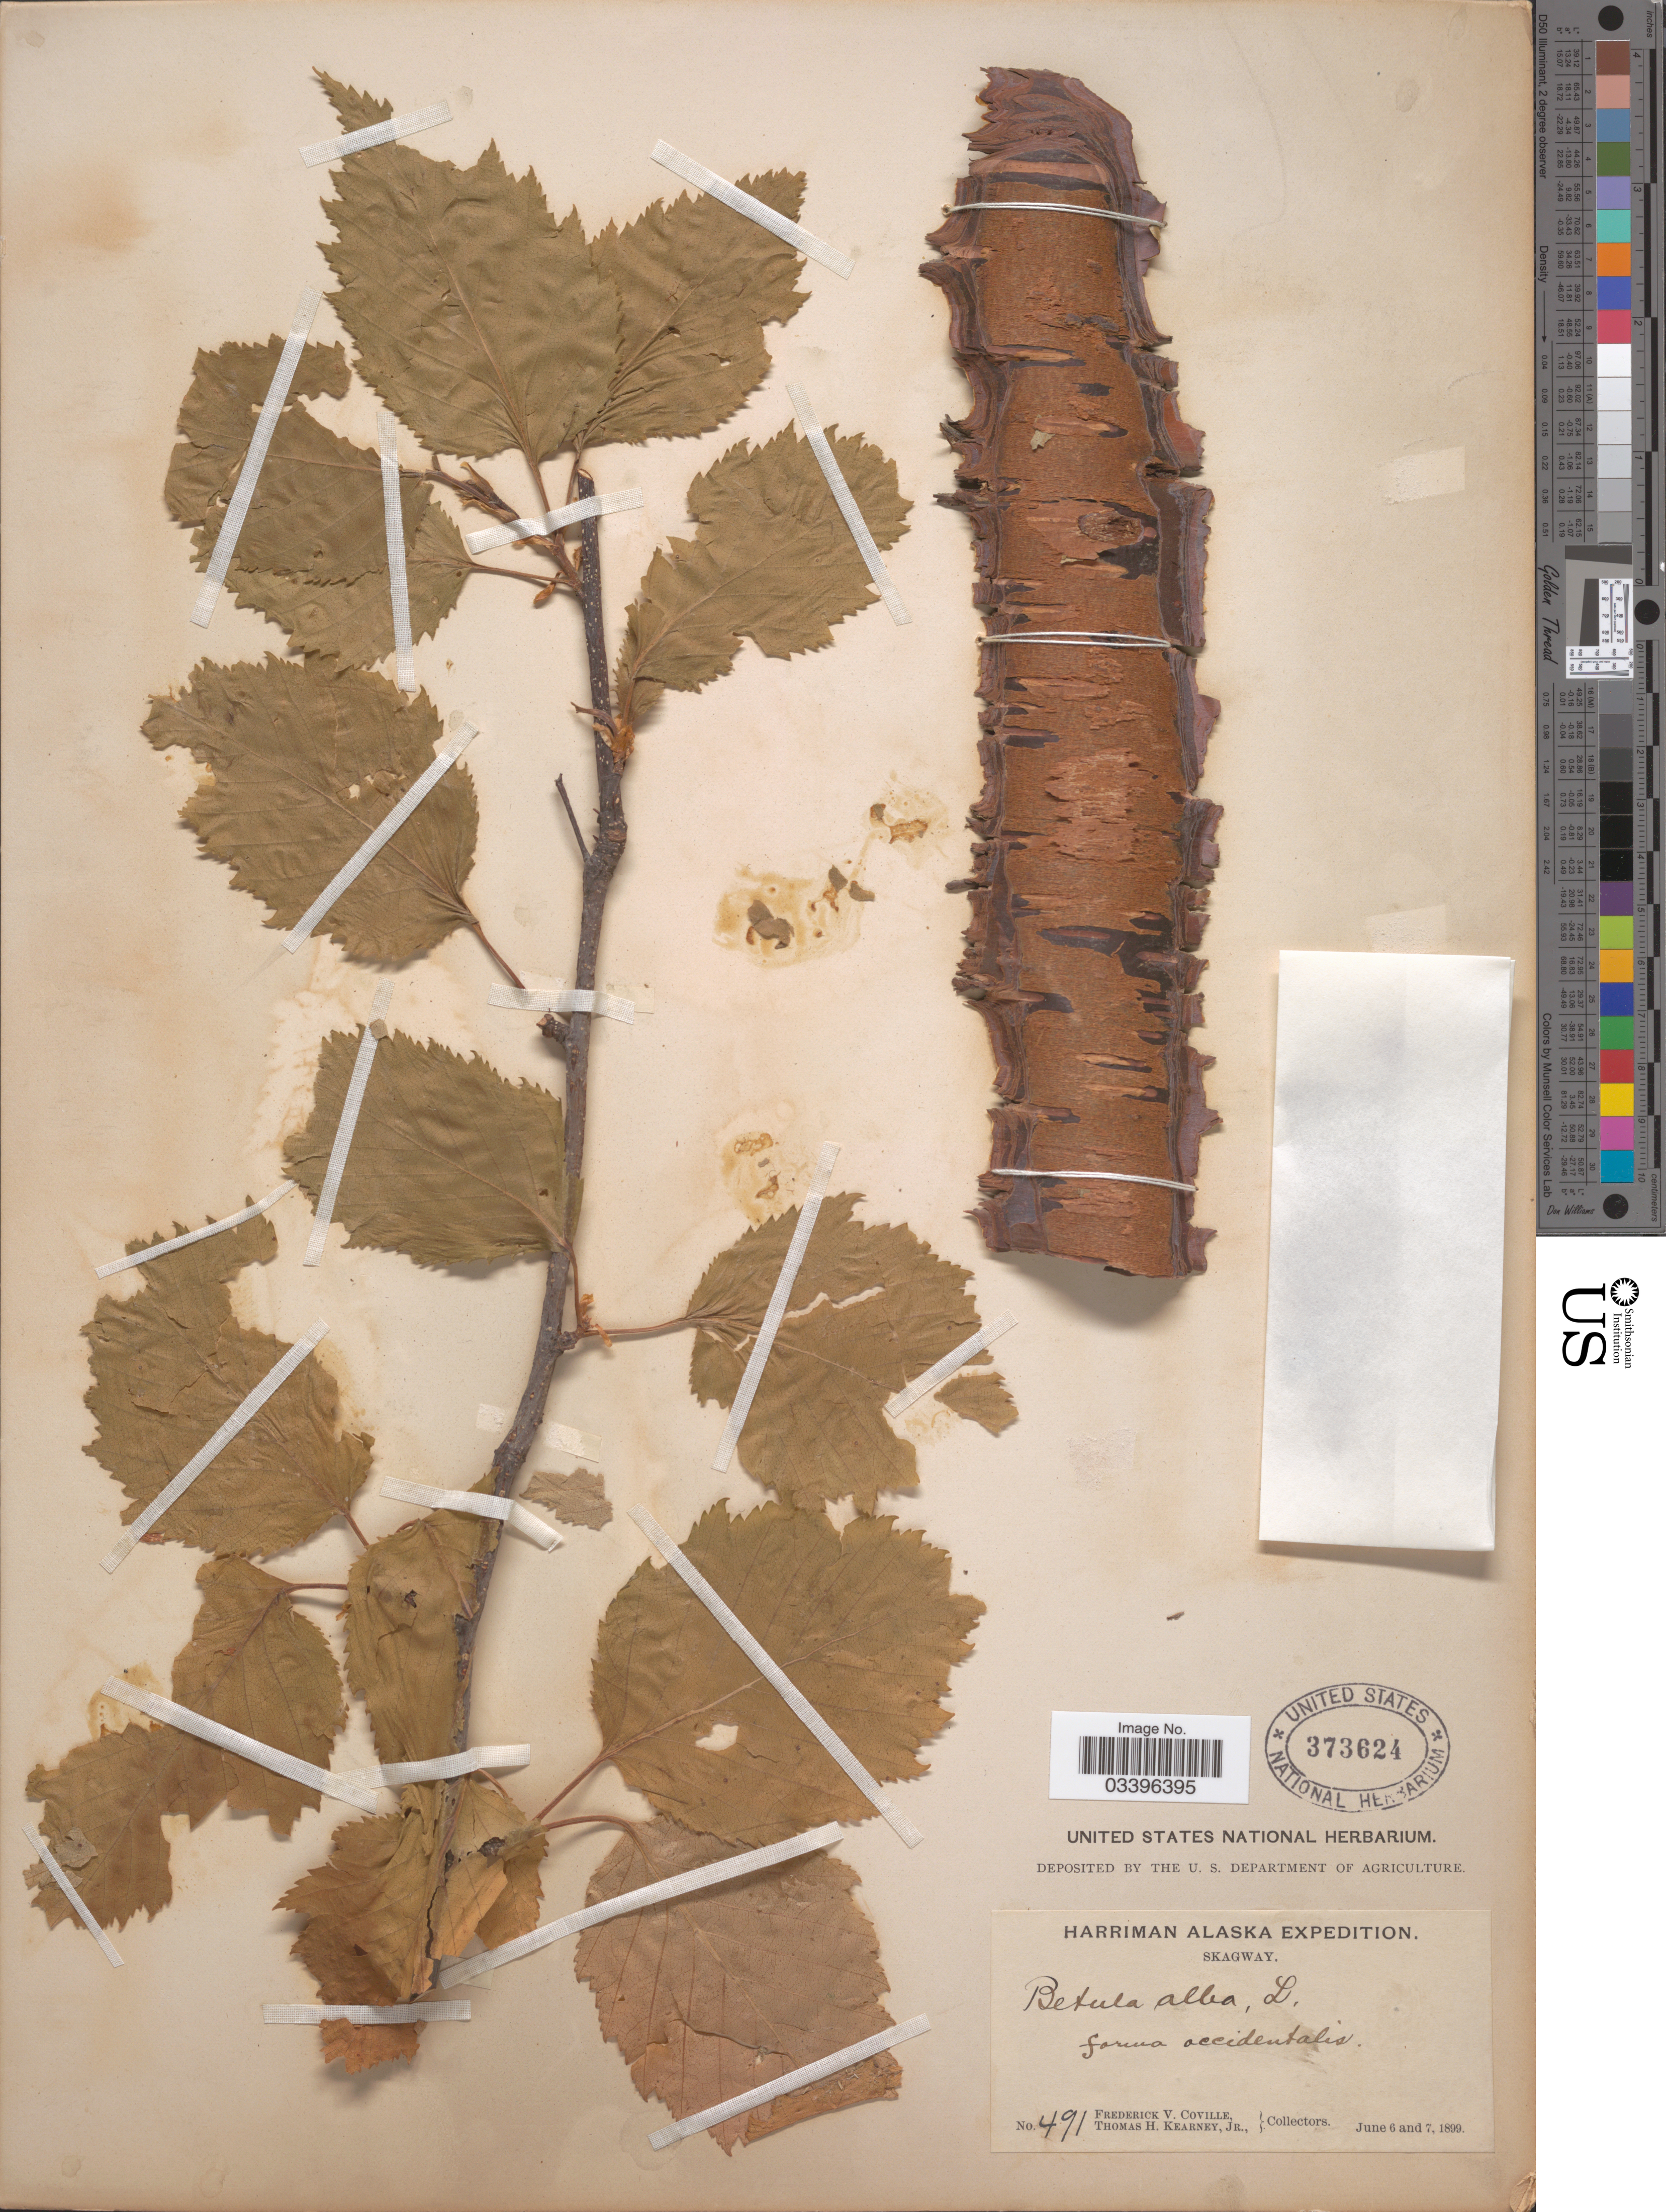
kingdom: Plantae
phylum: Tracheophyta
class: Magnoliopsida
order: Fagales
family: Betulaceae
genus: Betula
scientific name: Betula papyrifera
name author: Marshall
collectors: F. V. Coville & T. H. Kearney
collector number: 491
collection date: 1899-06-06/1899-06-07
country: United States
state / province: Alaska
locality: Skagway.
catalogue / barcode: US 373624